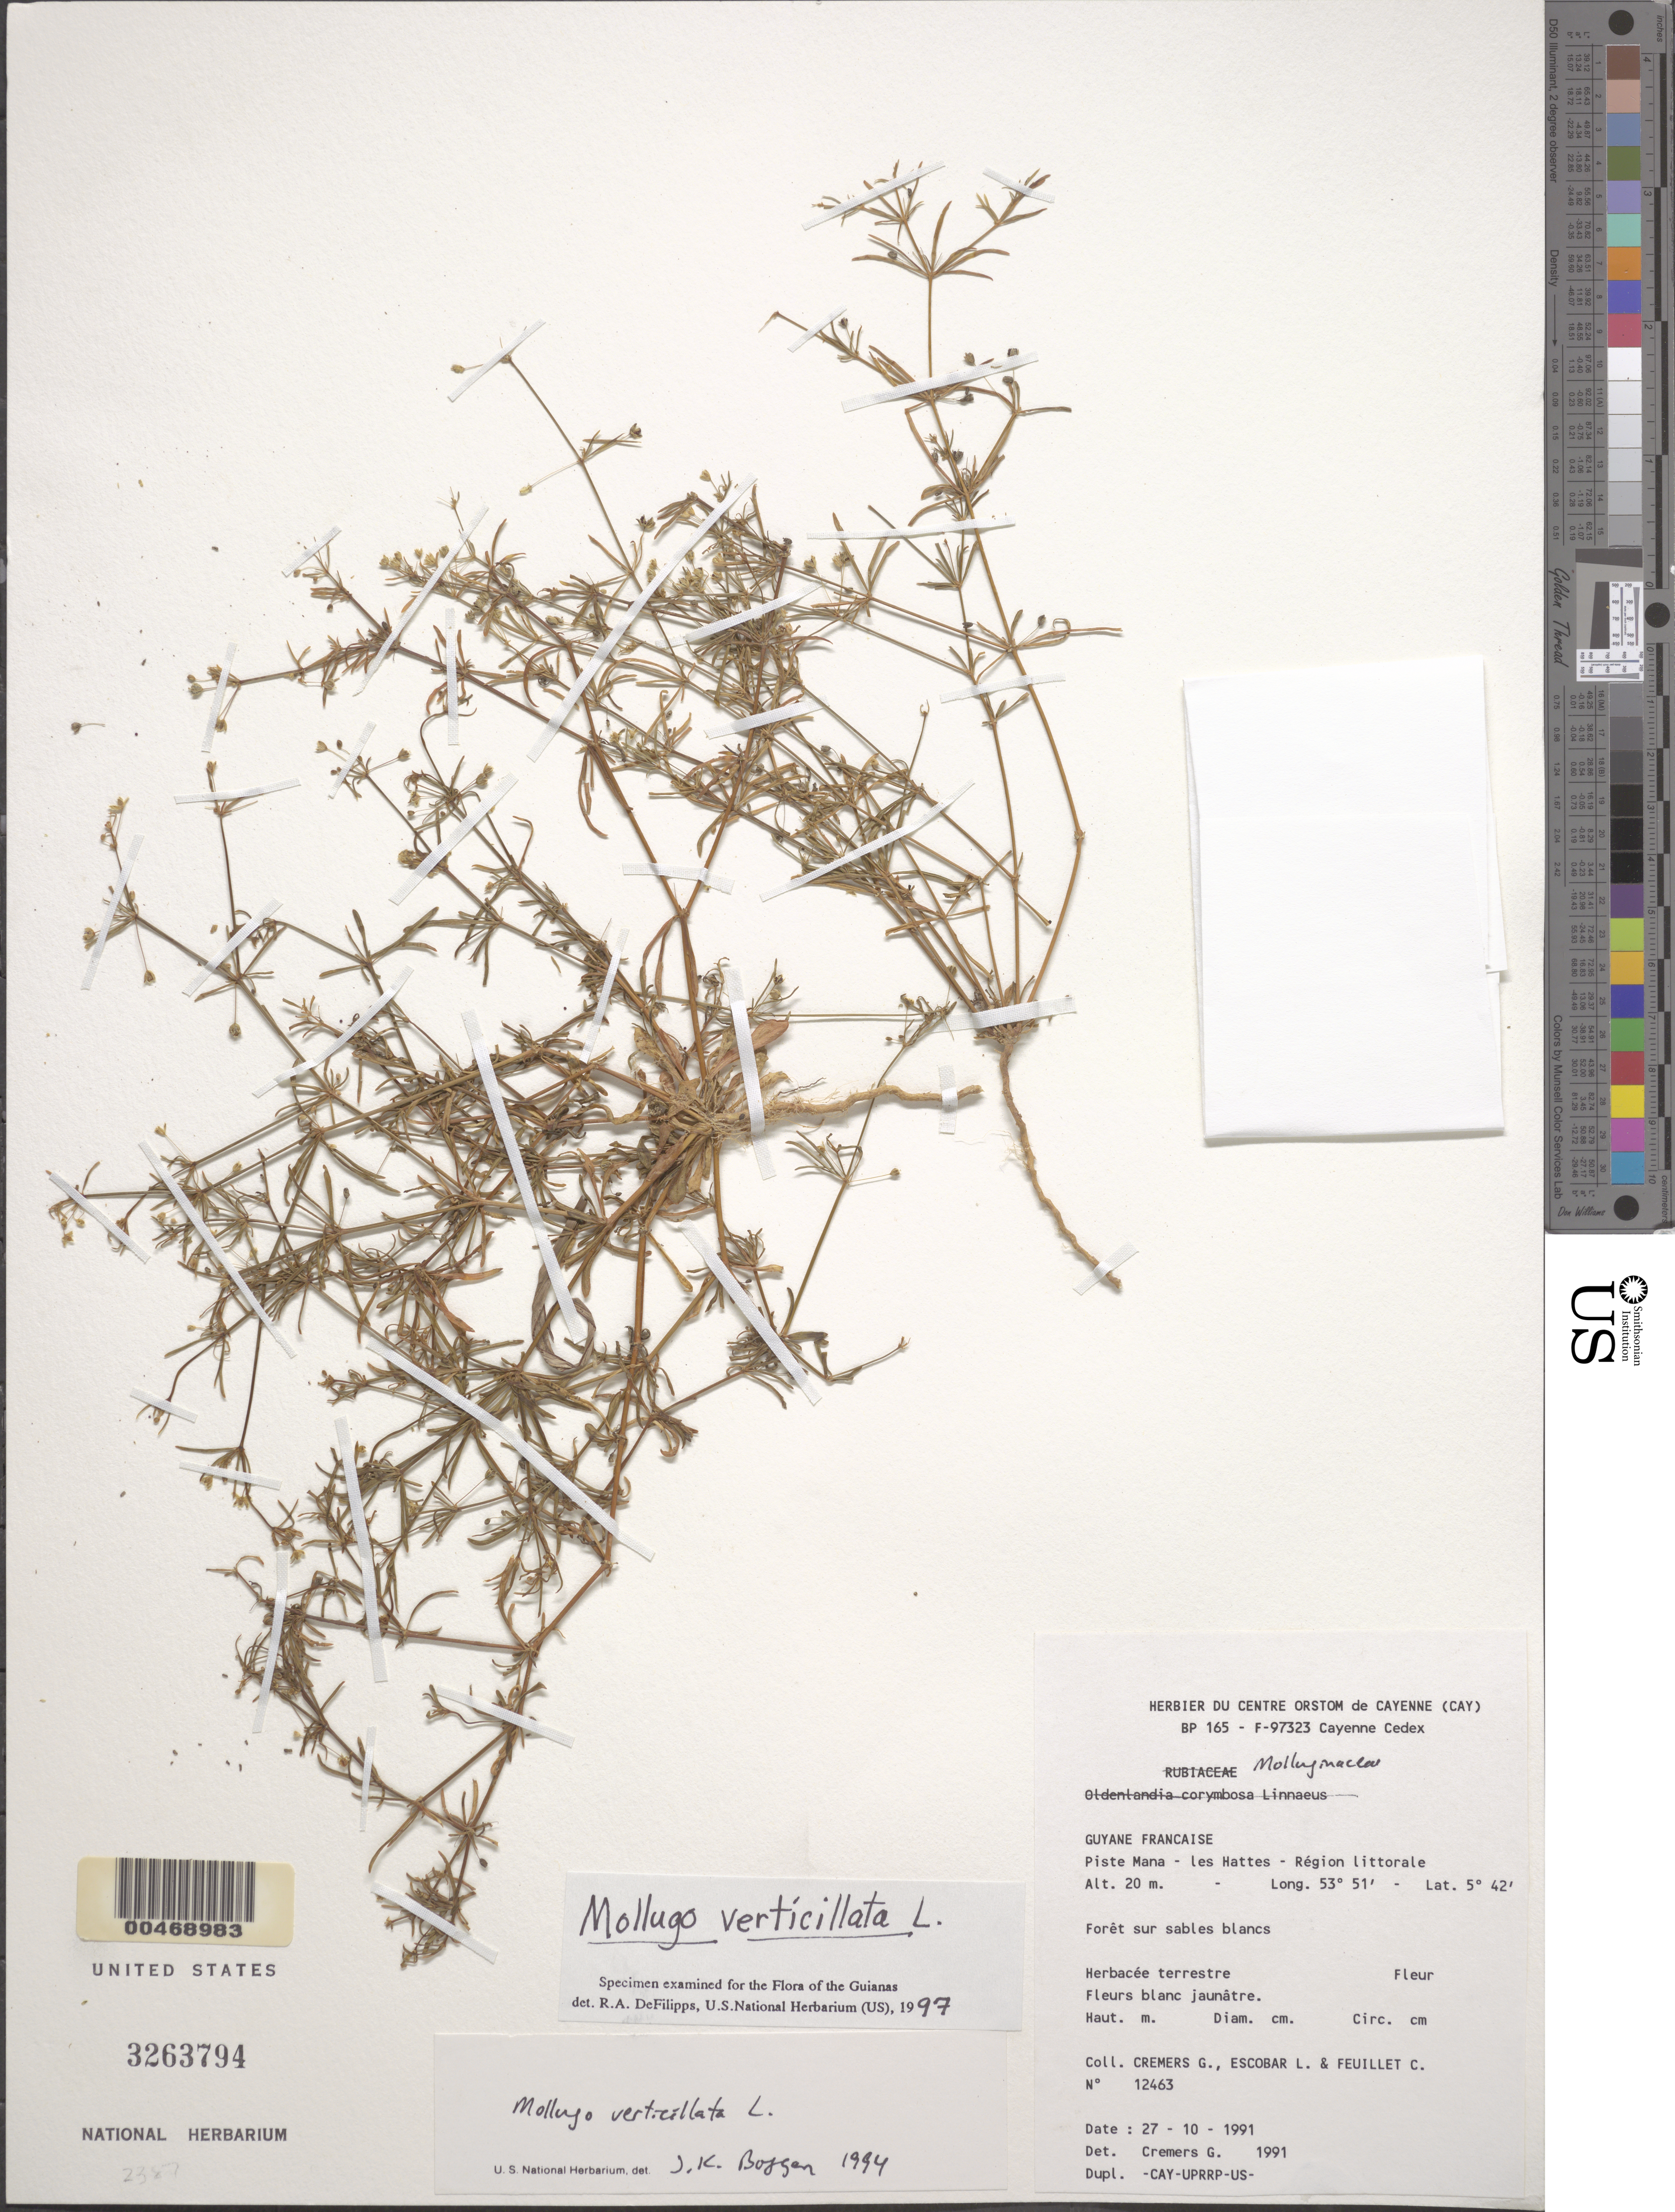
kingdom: Plantae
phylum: Tracheophyta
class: Magnoliopsida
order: Caryophyllales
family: Molluginaceae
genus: Mollugo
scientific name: Mollugo verticillata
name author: L.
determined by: DeFilipps, R. A.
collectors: G. Cremers, L. Escobar & C. Feuillet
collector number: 12463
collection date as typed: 27-Oct-91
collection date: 1991-10-27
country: French Guiana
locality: Piste Mana, les Hattes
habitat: Forest on white sand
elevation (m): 20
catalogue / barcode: US 3263794